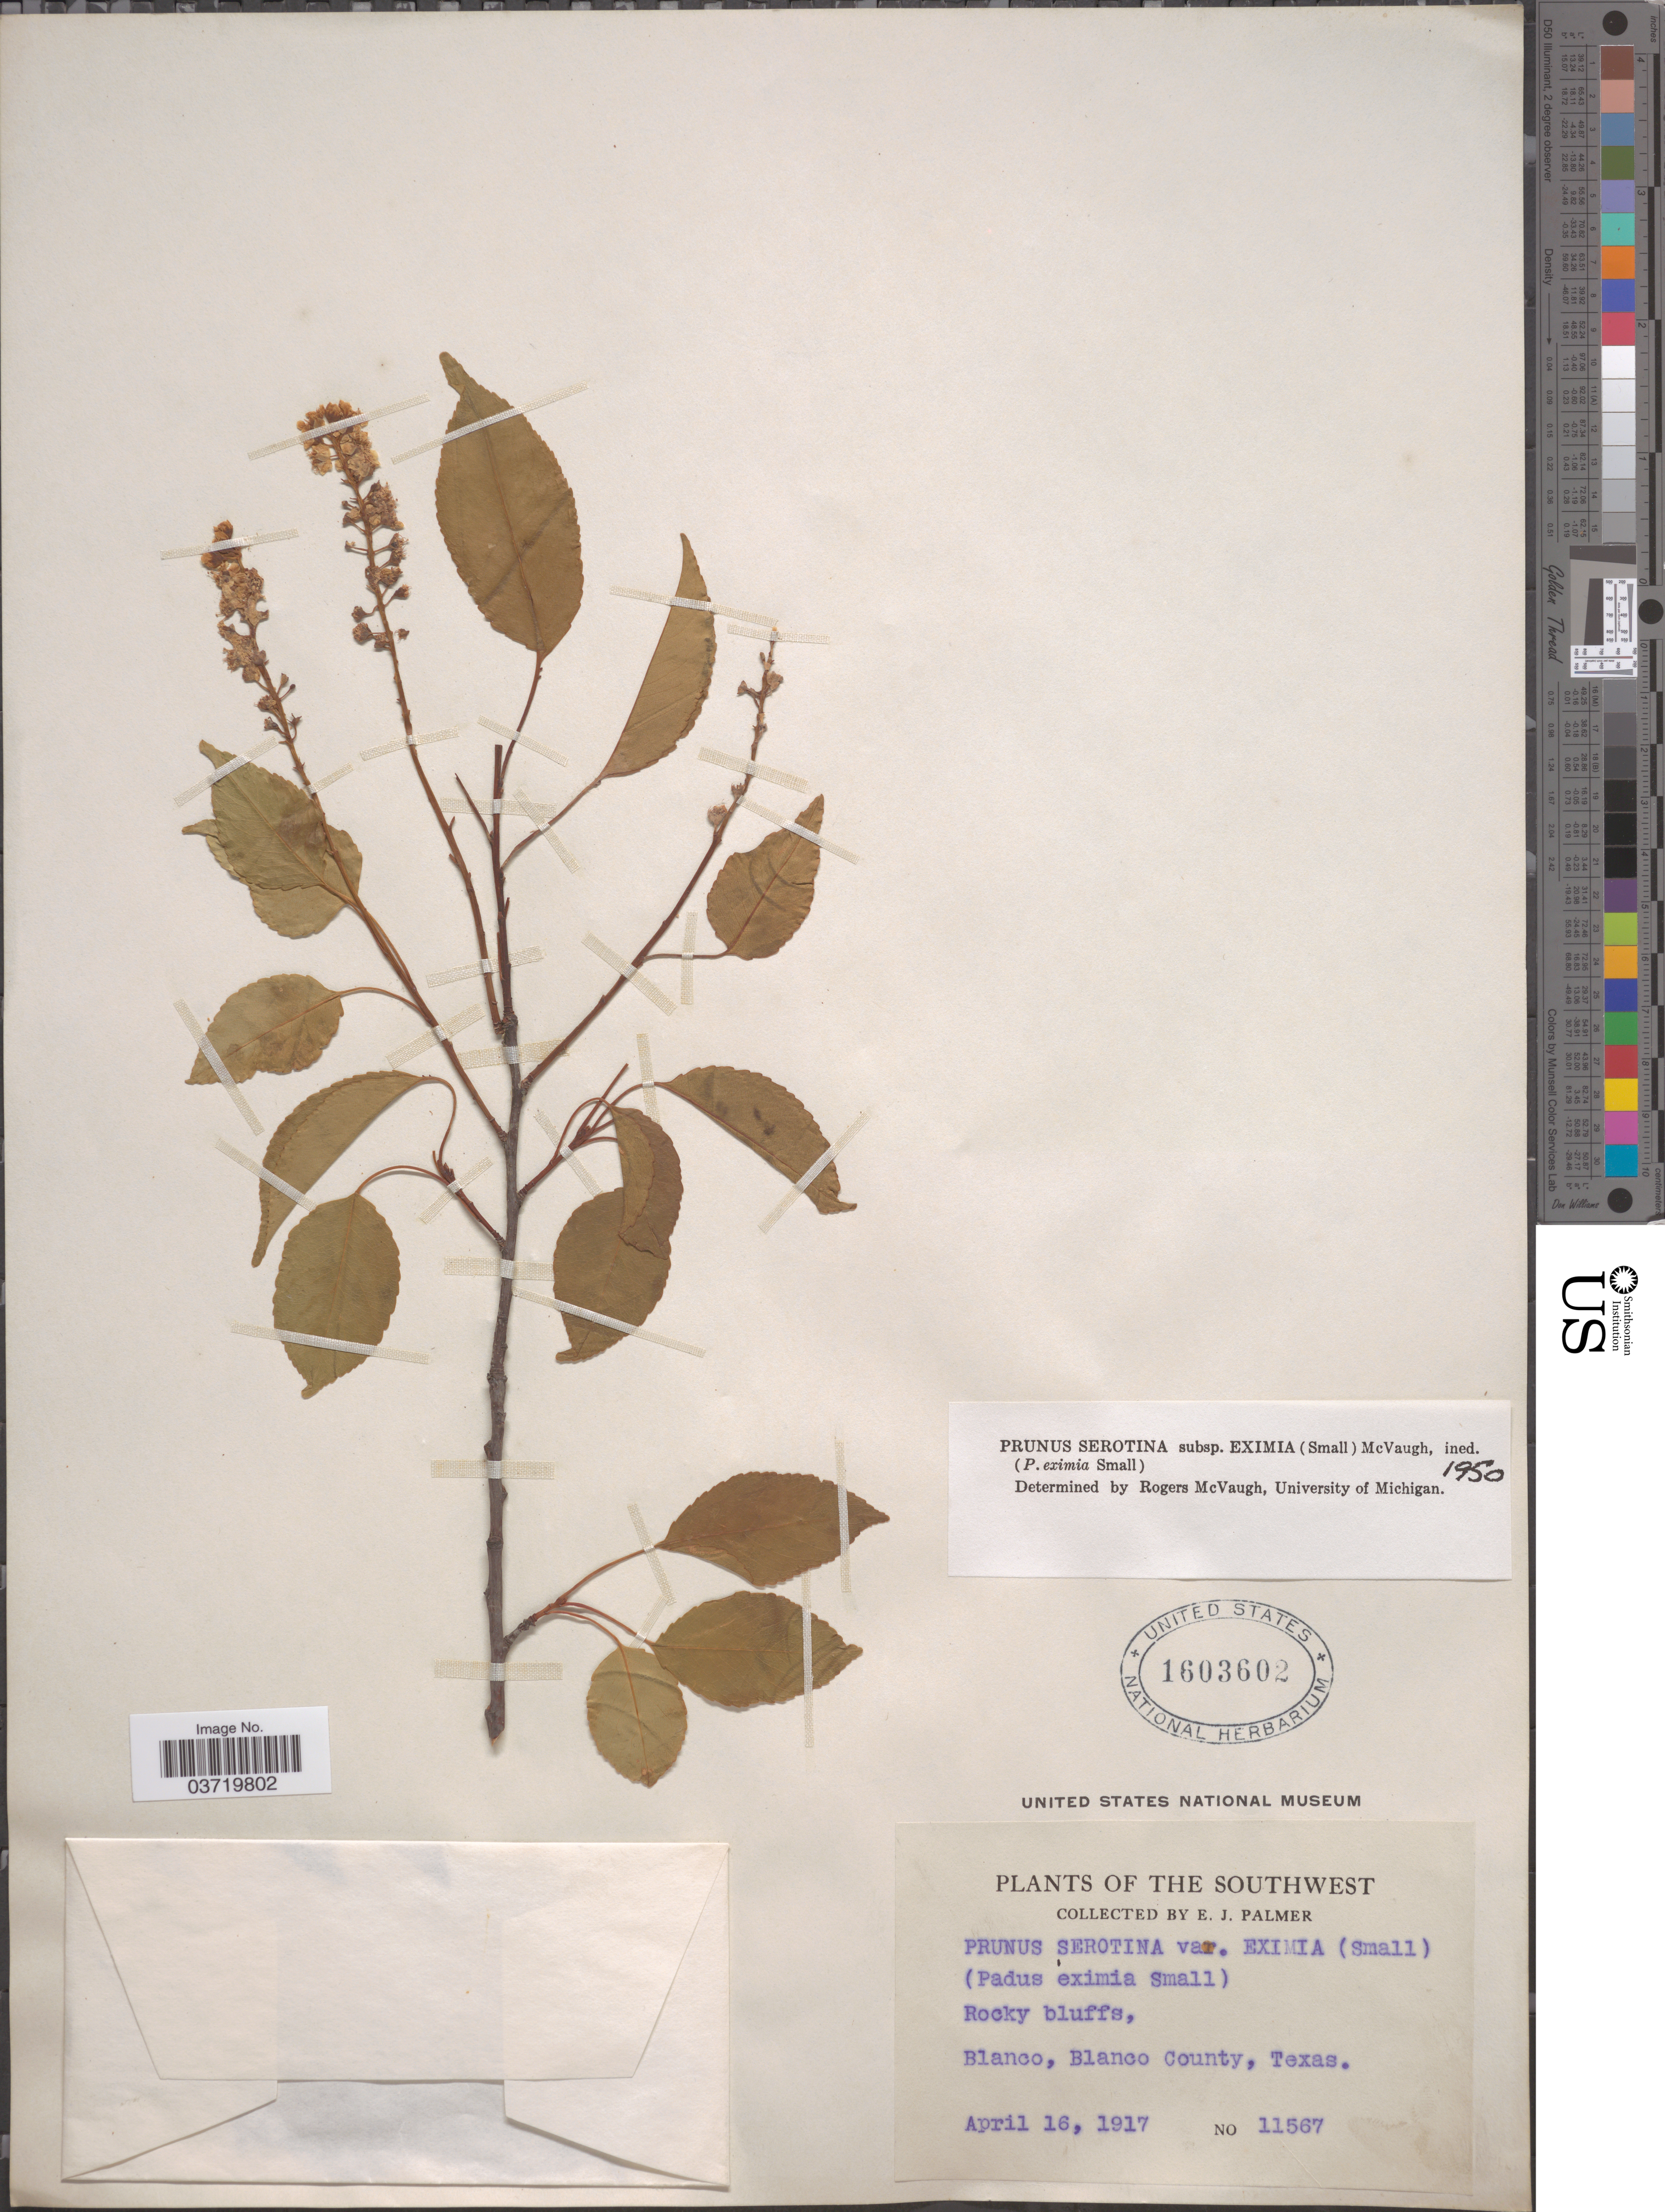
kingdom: Plantae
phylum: Tracheophyta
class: Magnoliopsida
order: Rosales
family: Rosaceae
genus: Prunus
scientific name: Prunus serotina var. serotina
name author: Ehrh.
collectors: E. J. Palmer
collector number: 11567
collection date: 1917-04-16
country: United States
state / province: Texas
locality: The Southwest. Blanco, Blanco County.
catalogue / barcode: US 1603602